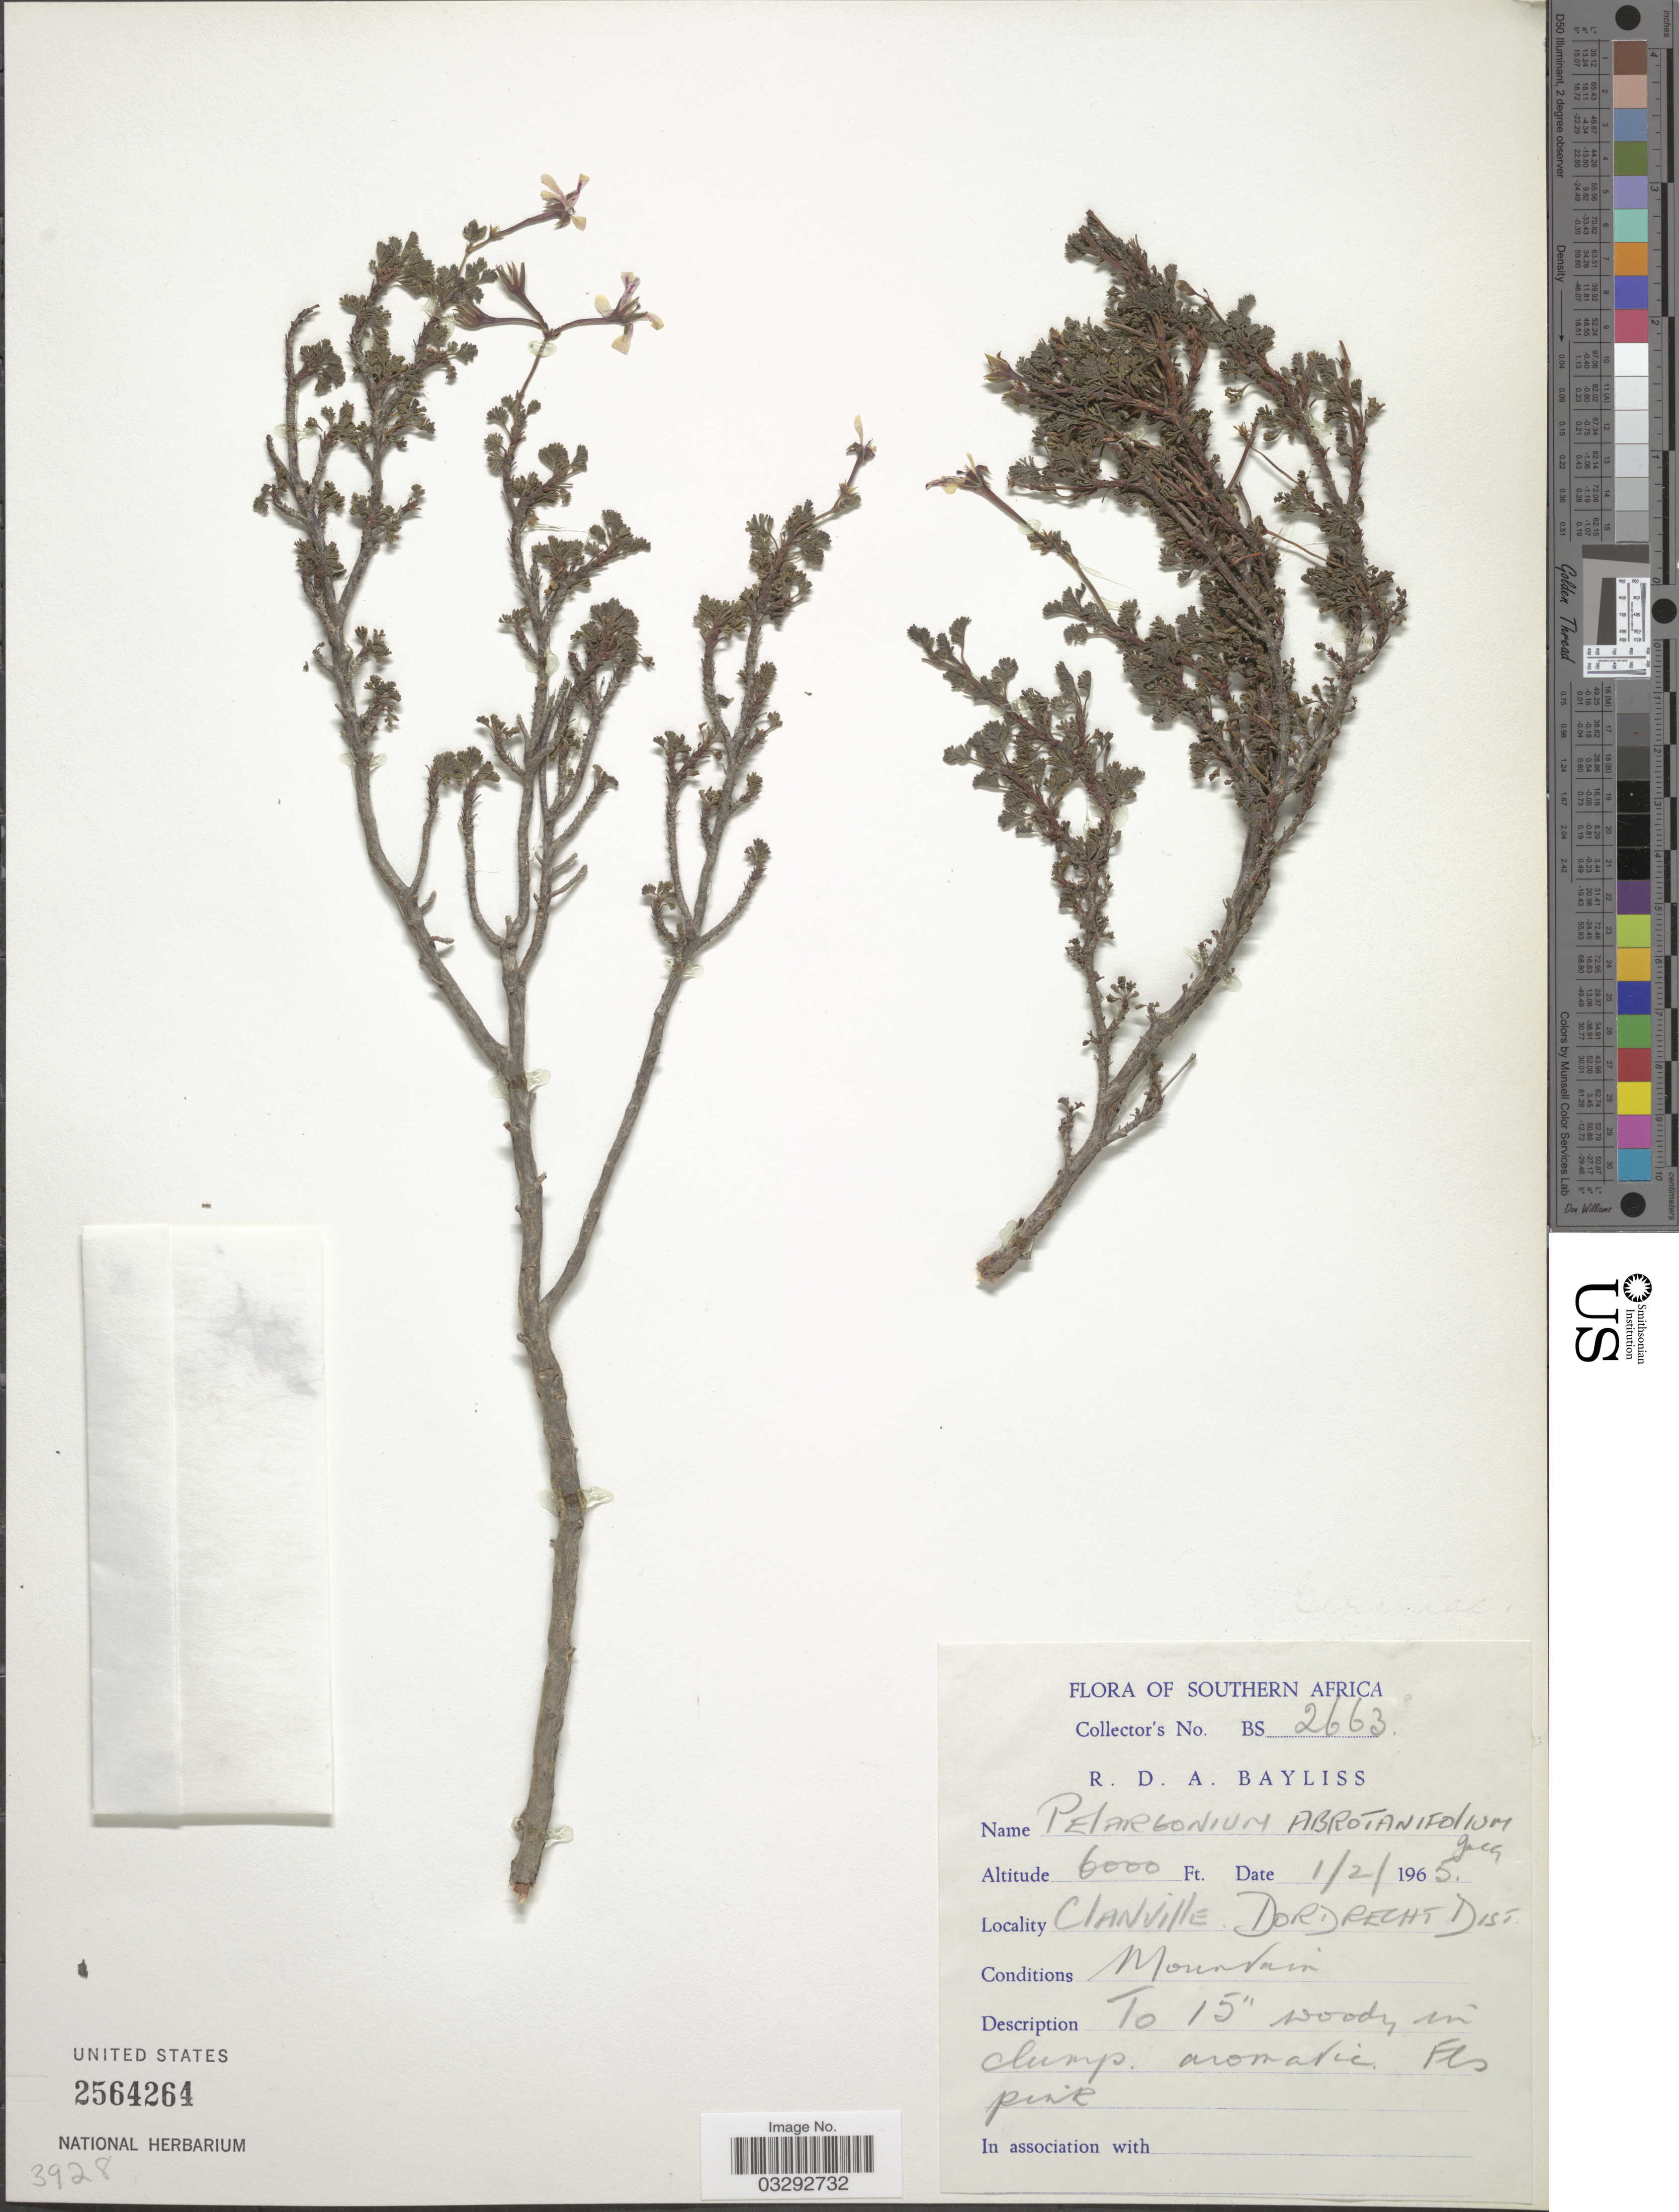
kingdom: Plantae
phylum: Tracheophyta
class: Magnoliopsida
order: Geraniales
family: Geraniaceae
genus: Pelargonium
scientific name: Pelargonium abrotanifolium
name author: Jacq.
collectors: R. Bayliss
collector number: BS 2663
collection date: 1965-02-01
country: South Africa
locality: Southern Africa. Clanville. Dordrecht Dist.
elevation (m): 1829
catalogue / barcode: US 2564264